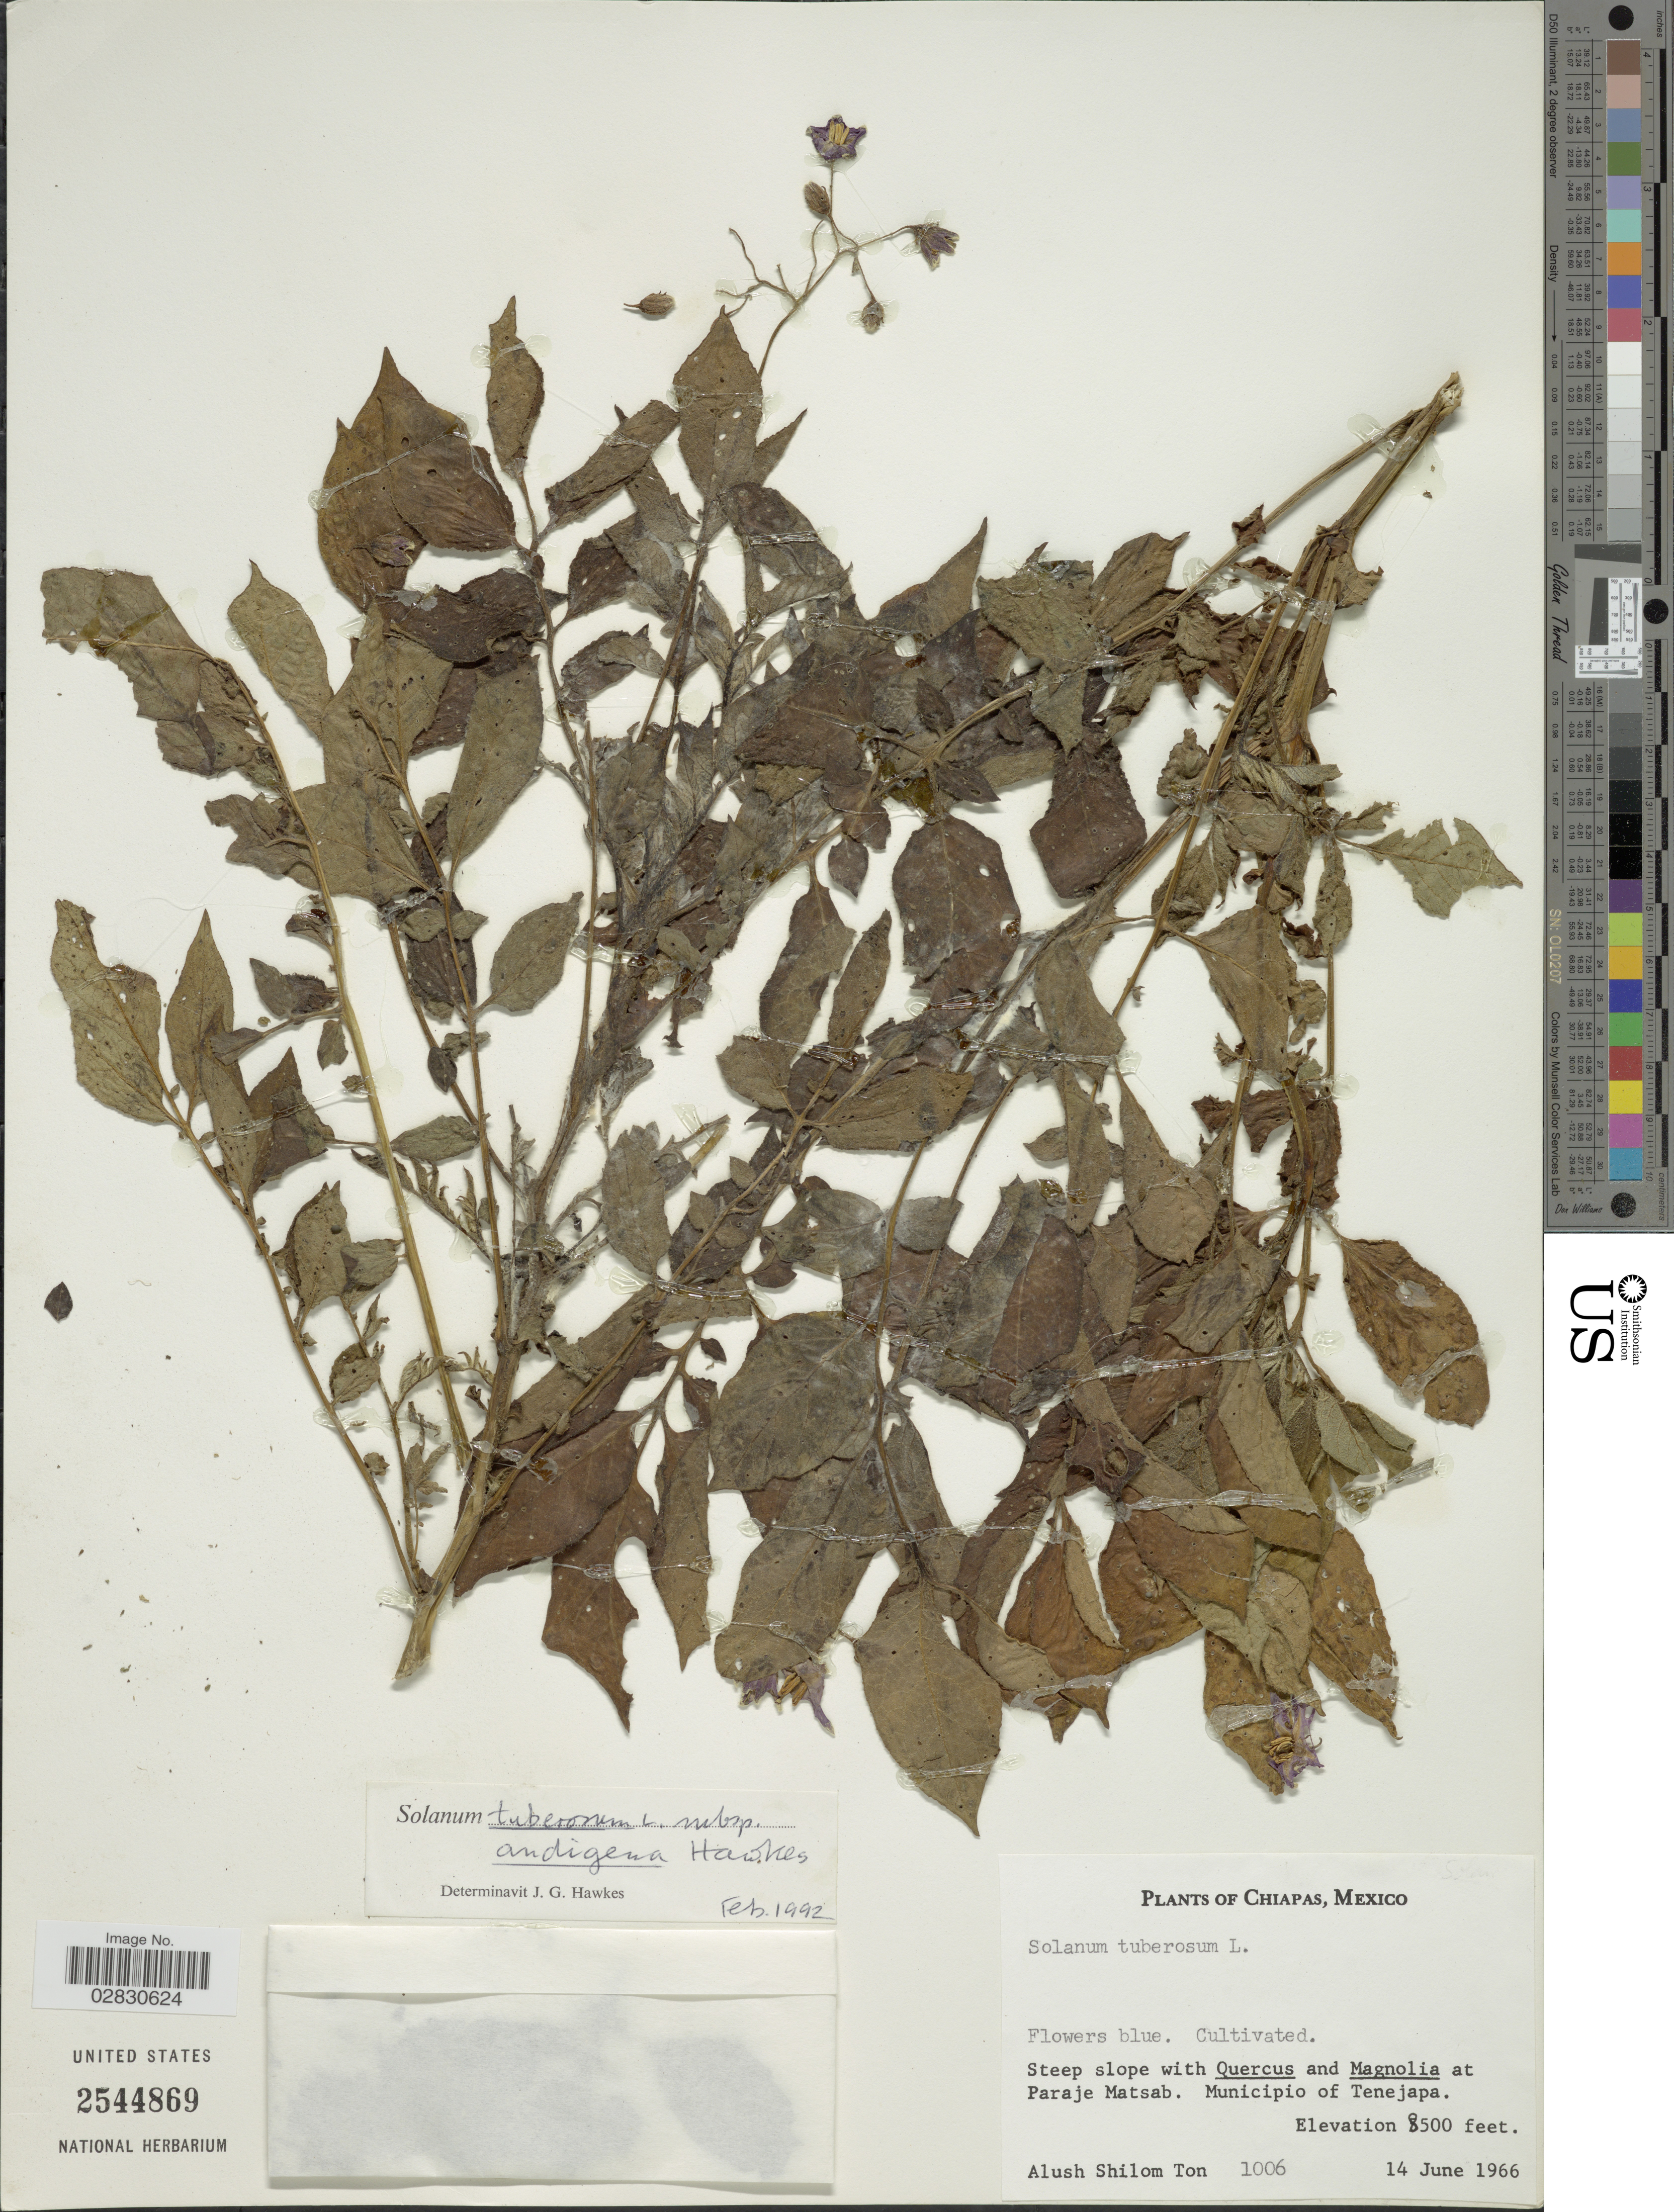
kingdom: Plantae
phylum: Tracheophyta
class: Magnoliopsida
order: Solanales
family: Solanaceae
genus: Solanum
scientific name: Solanum tuberosum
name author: L.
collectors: A. S. Ton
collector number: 1006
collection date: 1966-06-14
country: Mexico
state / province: Chiapas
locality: Steep slope with Quercus and Magnolia at Paraje Matsab. Municipio of Tenejapa.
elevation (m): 2591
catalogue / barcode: US 2544869